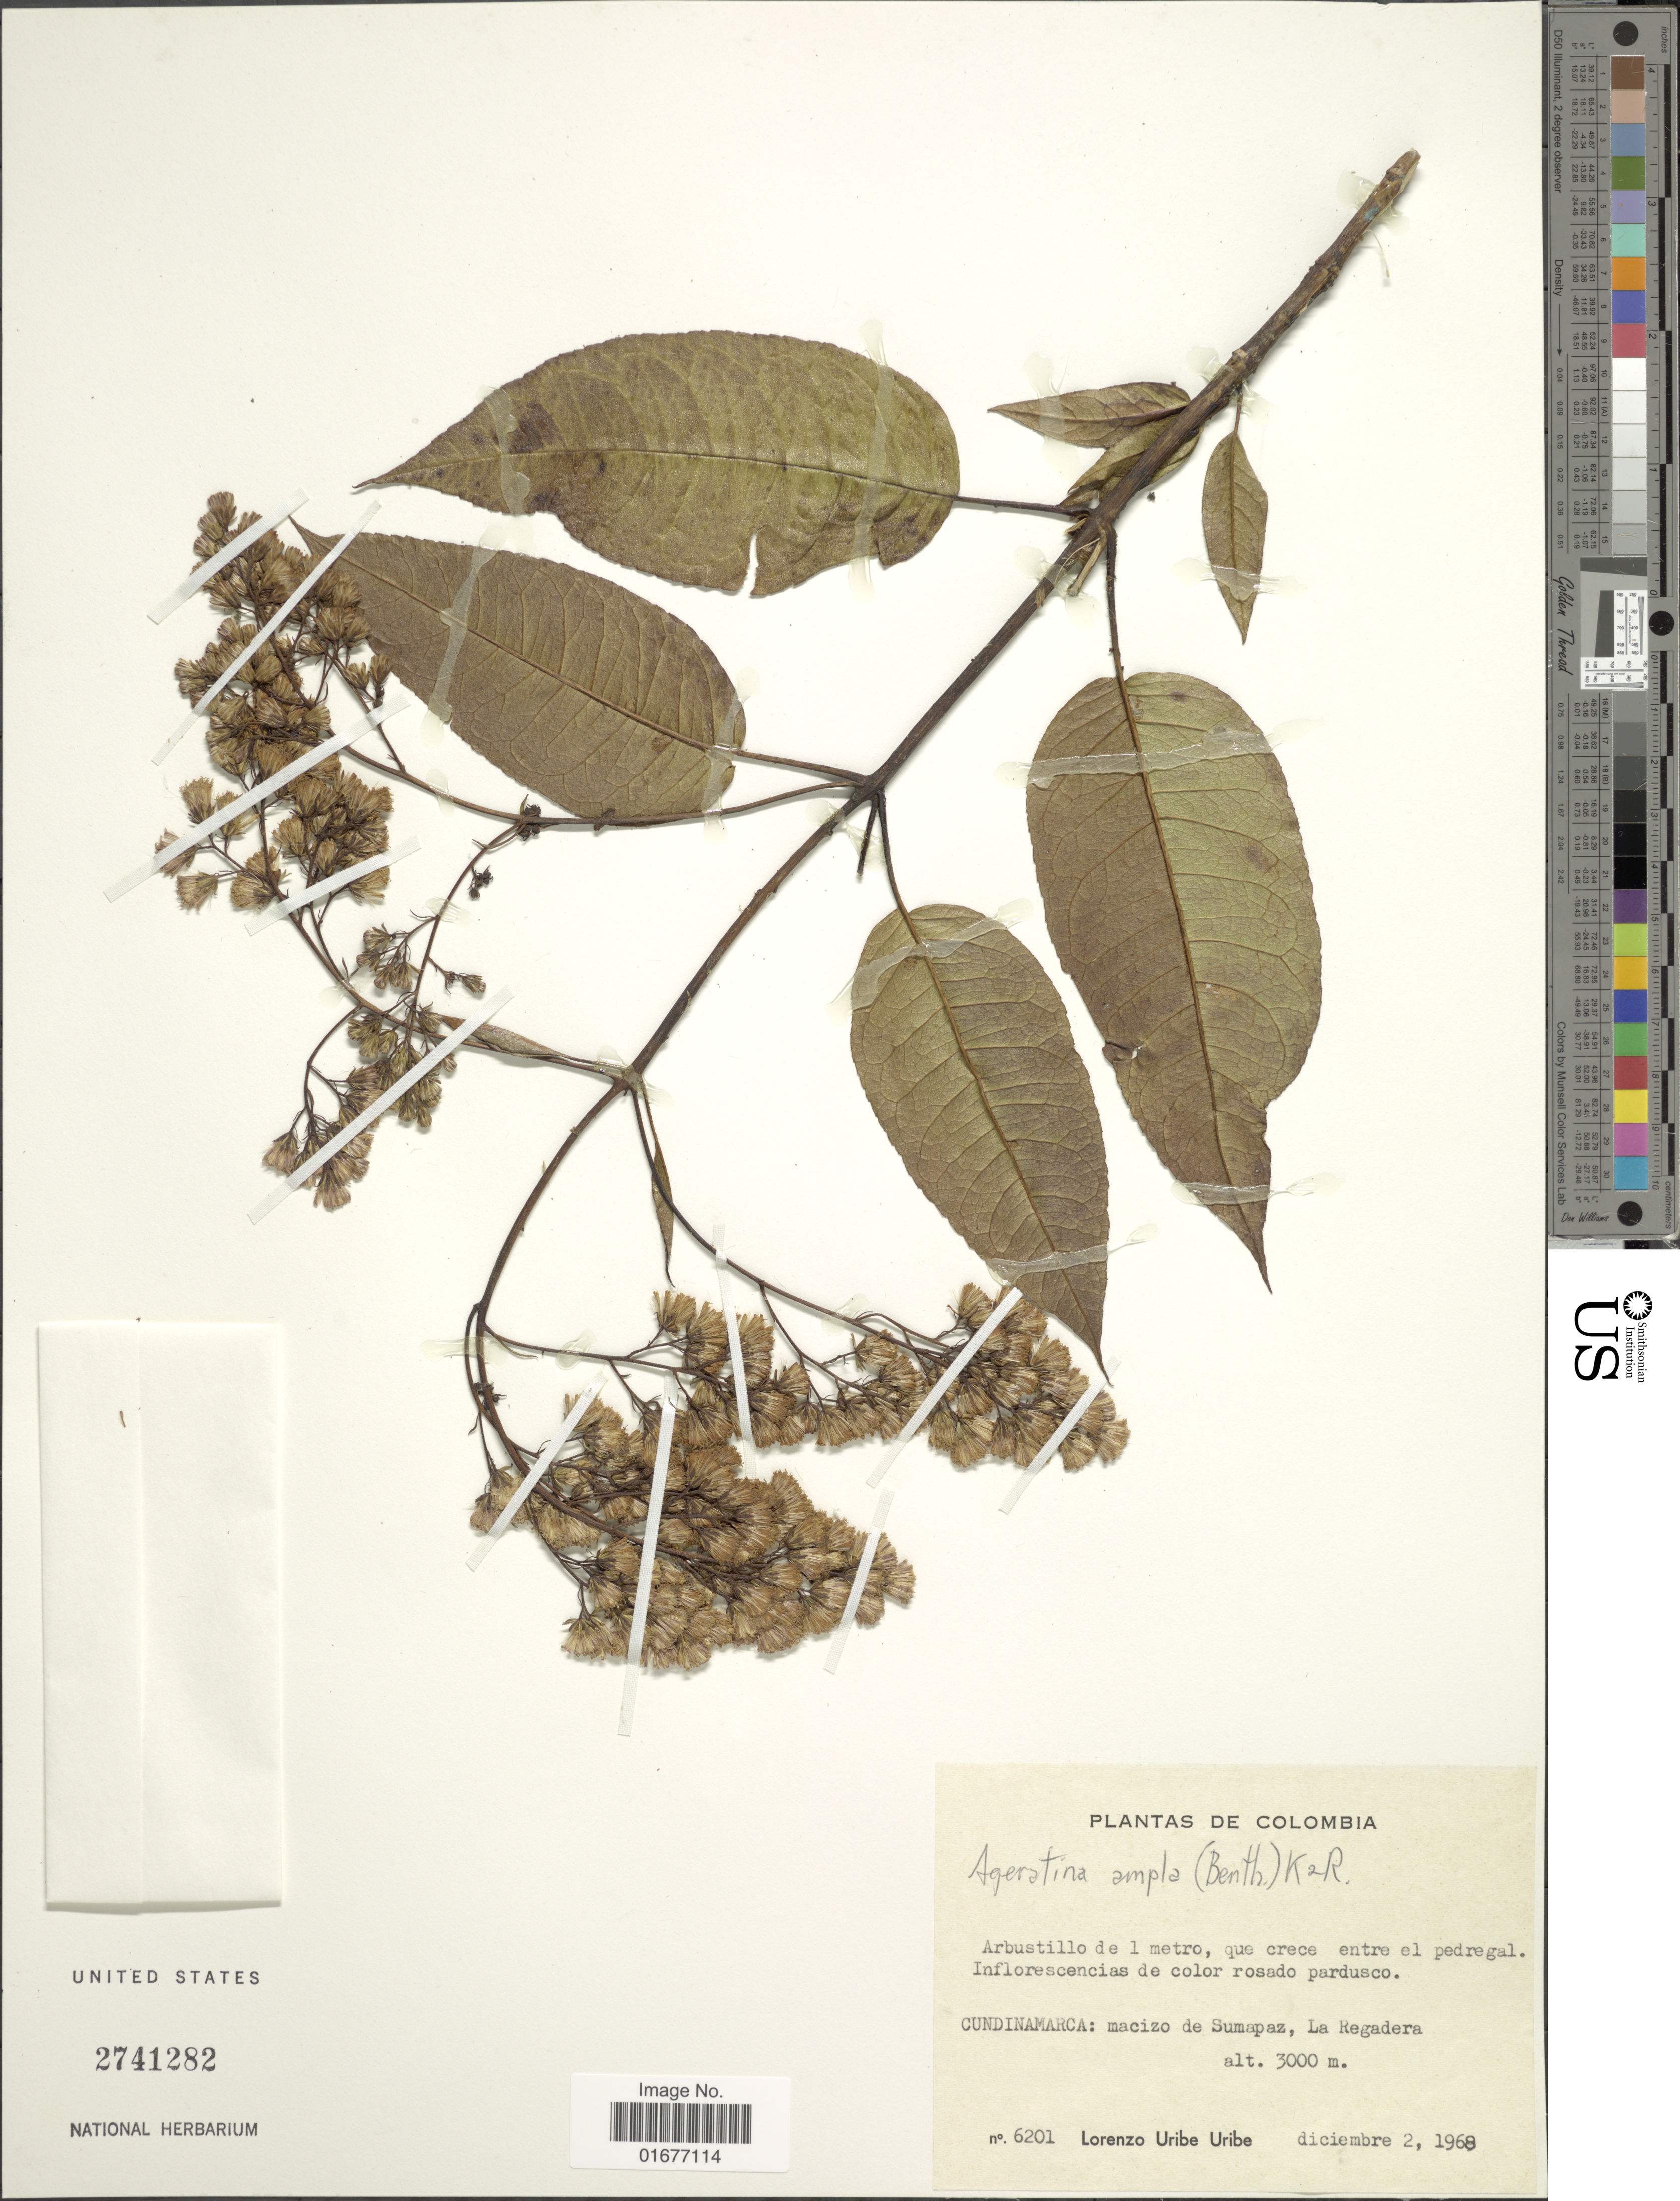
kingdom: Plantae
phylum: Tracheophyta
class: Magnoliopsida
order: Asterales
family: Asteraceae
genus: Ageratina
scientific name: Ageratina ampla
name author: (Benth.) R.M. King & H. Rob.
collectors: L. Uribe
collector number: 6201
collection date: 1968-12-02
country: Colombia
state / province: Cundinamarca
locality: Macizo de Sumpa, La Regadera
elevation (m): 3000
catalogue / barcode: US 2741282